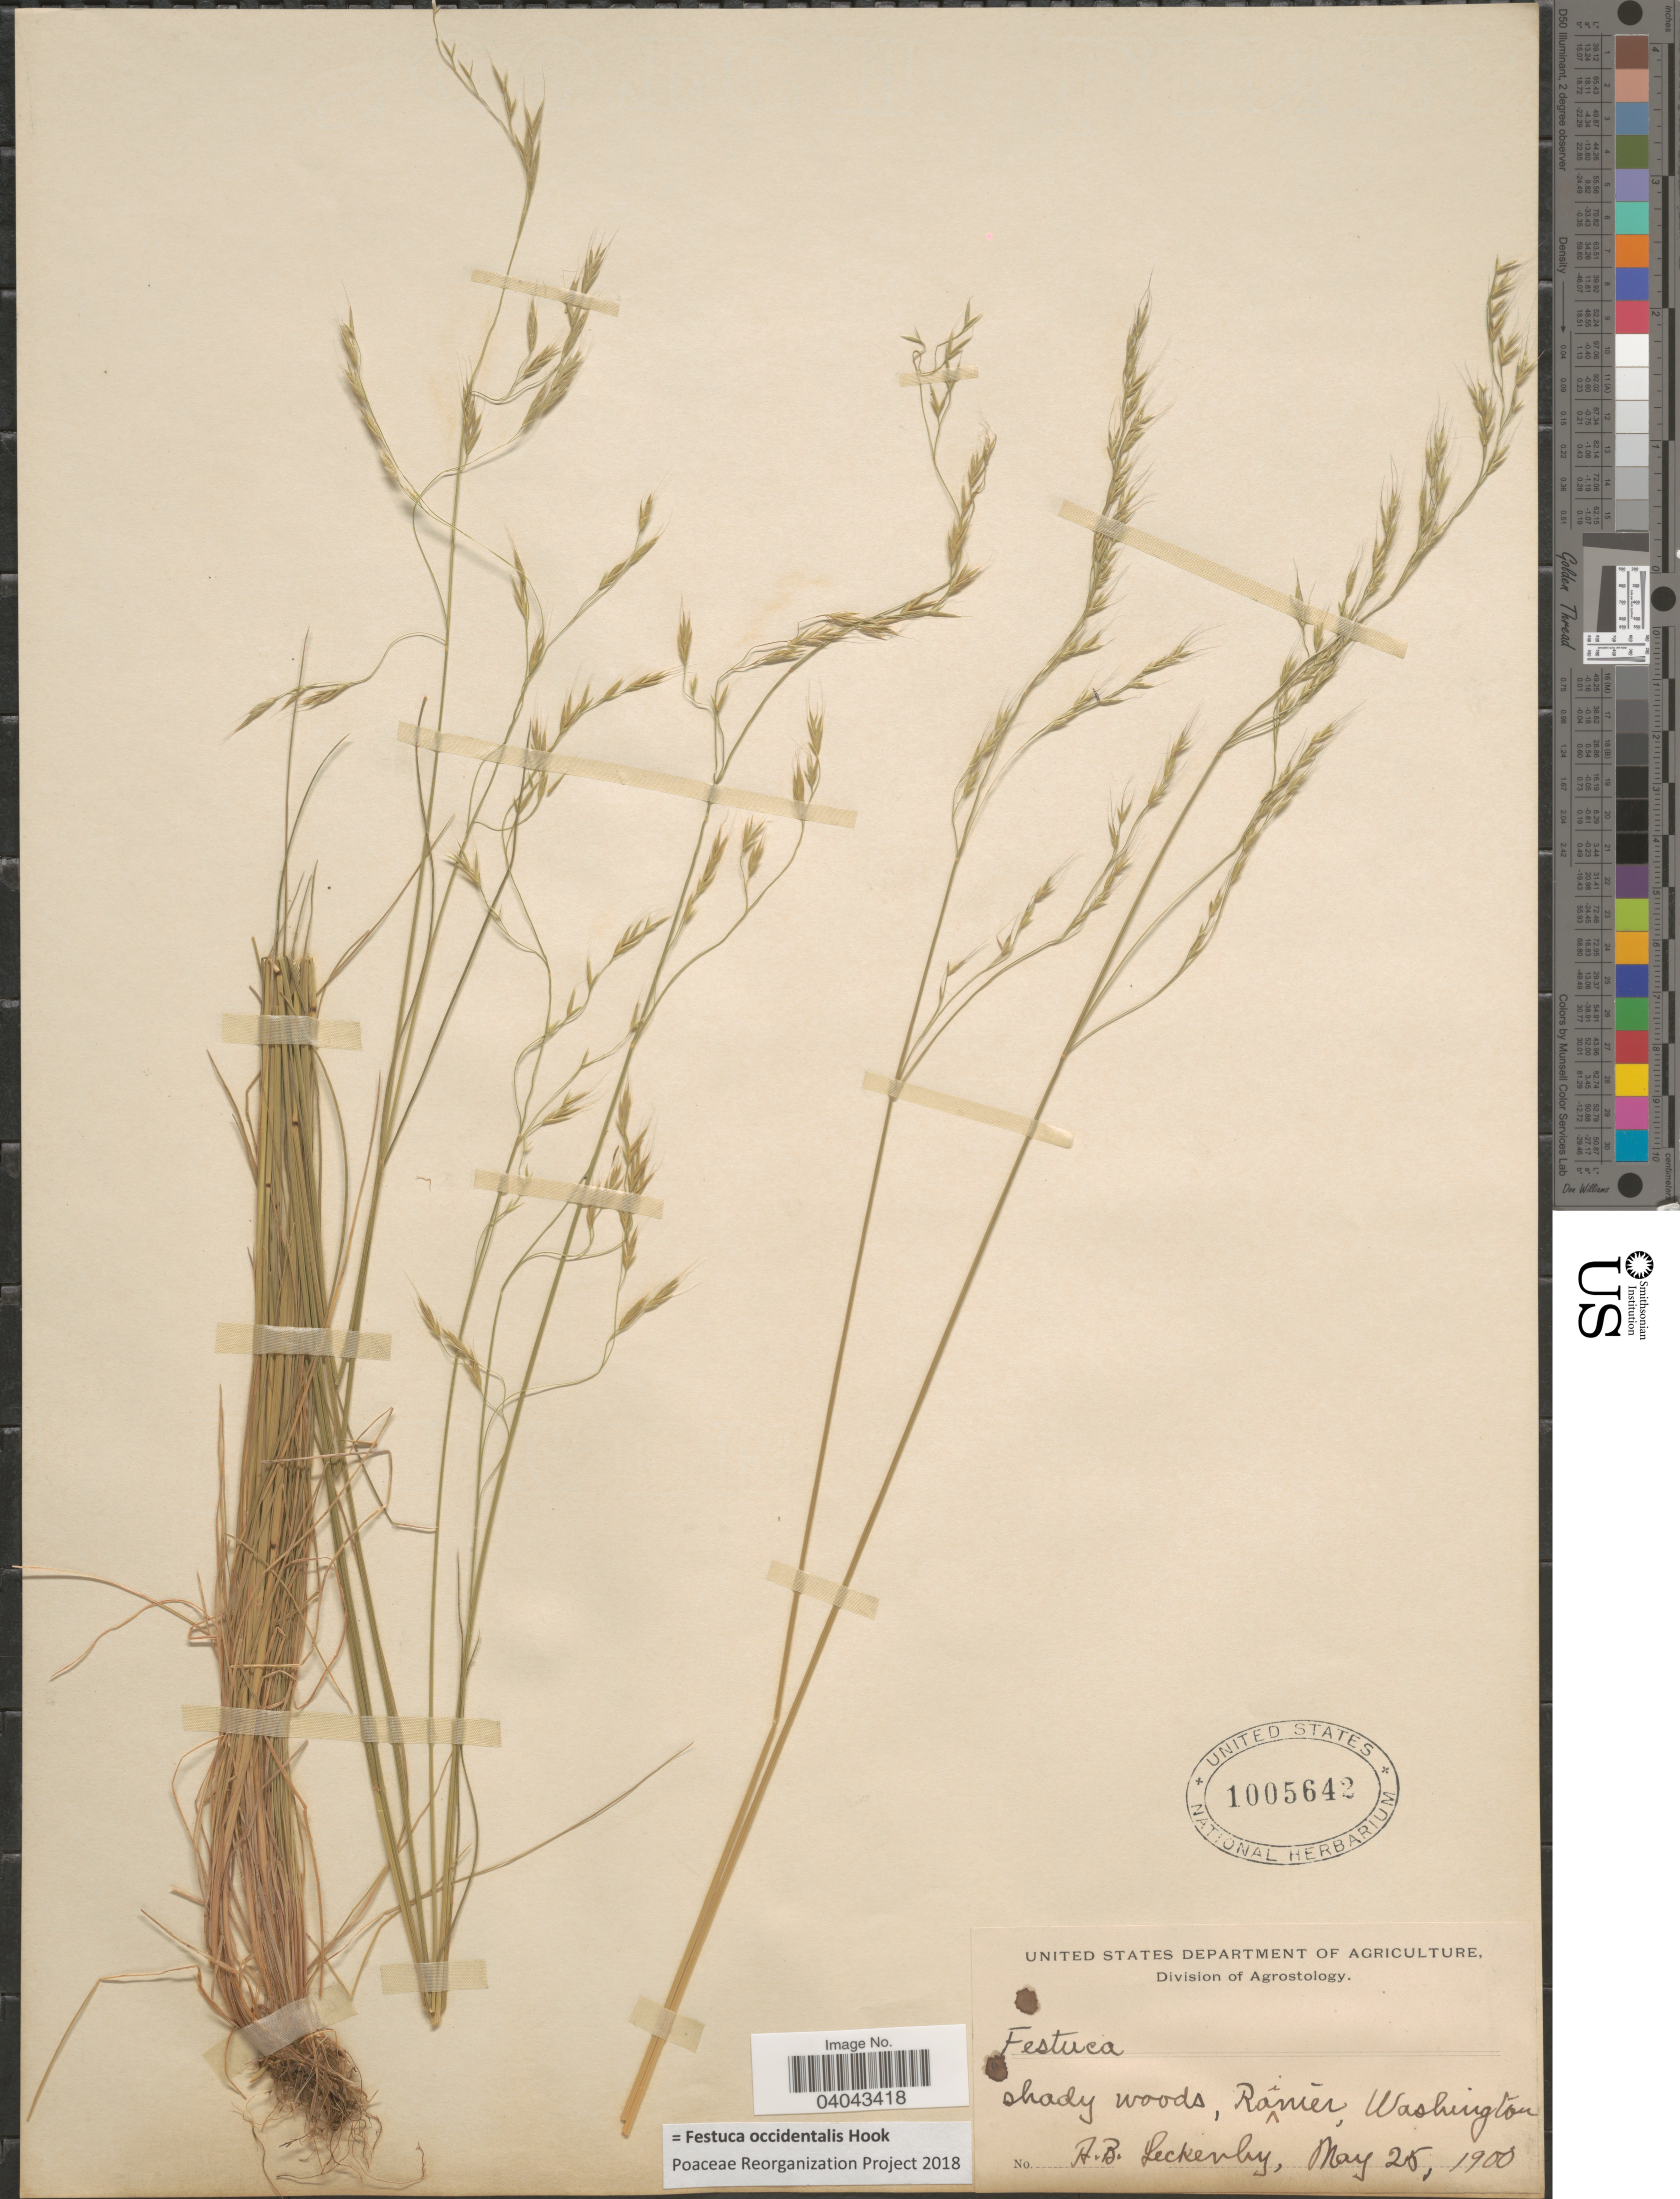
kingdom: Plantae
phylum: Tracheophyta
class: Liliopsida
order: Poales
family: Poaceae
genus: Festuca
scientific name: Festuca occidentalis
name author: Hook.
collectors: A. Leckenby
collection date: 1900-05-25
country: United States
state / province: Washington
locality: Shady woods, Rainier.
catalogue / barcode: US 1005642